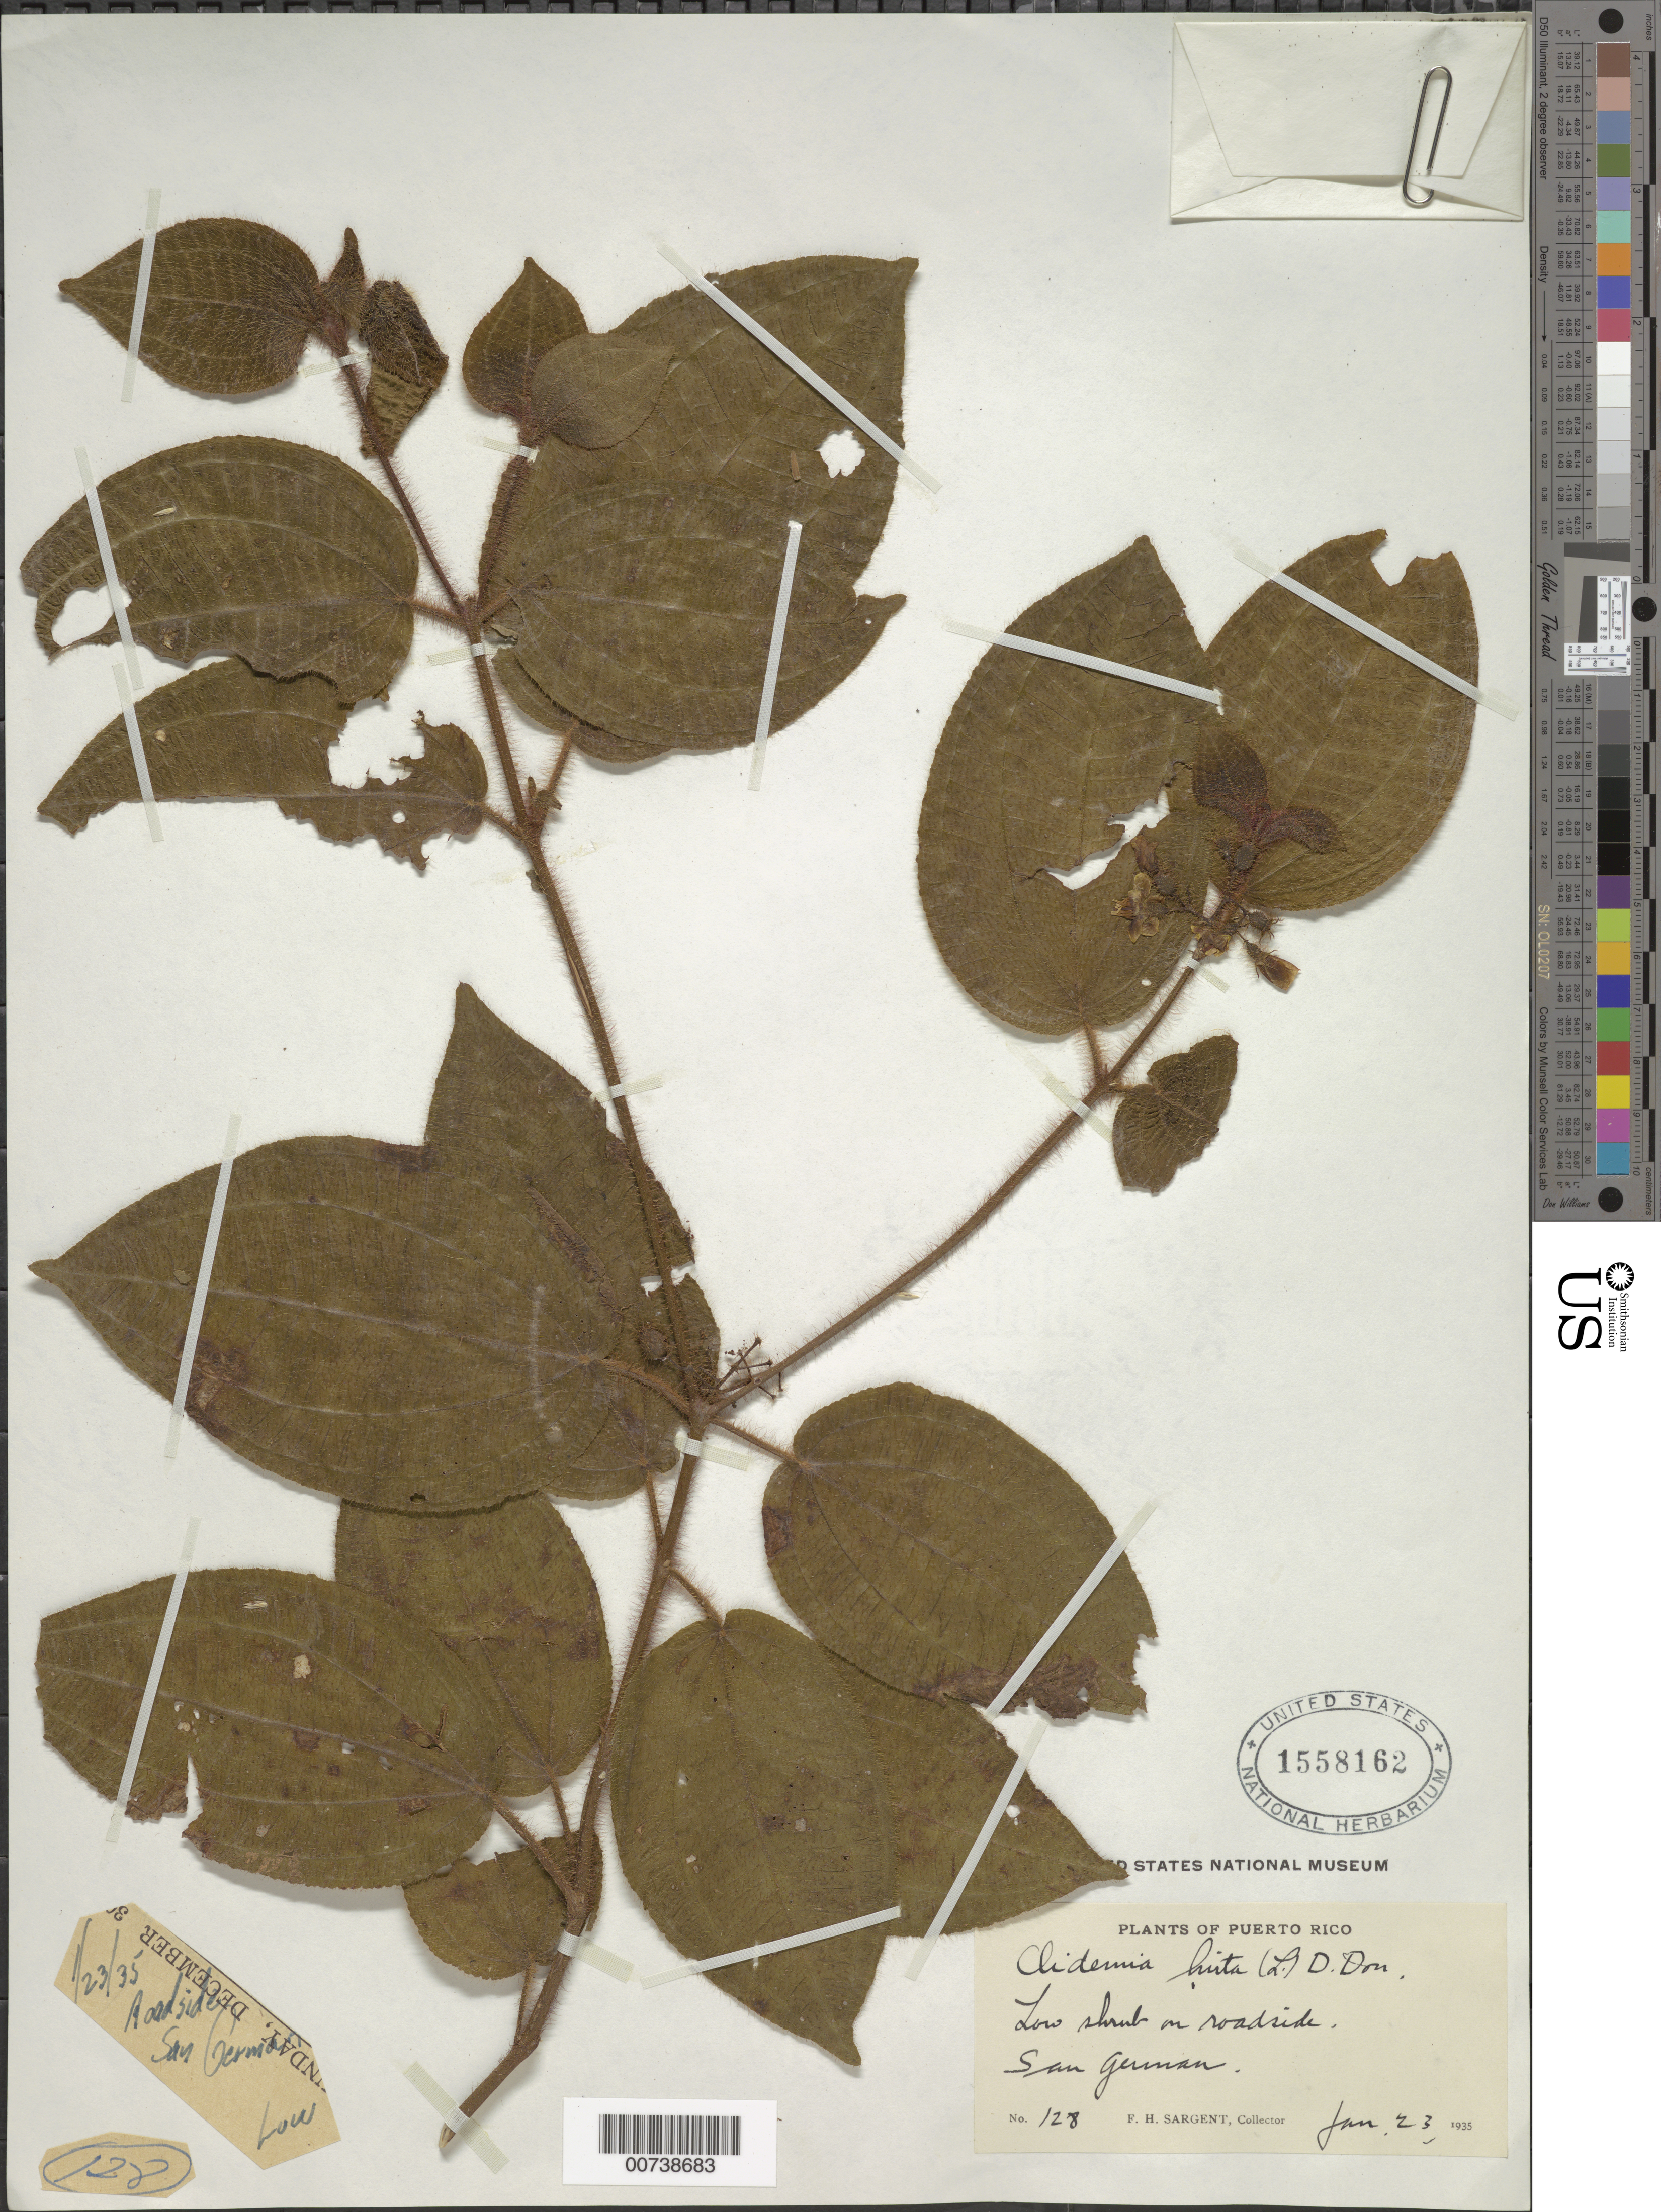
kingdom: Plantae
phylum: Tracheophyta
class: Magnoliopsida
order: Myrtales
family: Melastomataceae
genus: Clidemia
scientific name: Clidemia hirta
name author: (L.) D. Don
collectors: F. H. Sargent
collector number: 128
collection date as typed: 23 Jan 1935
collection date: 1935-01-23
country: Puerto Rico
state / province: San Germán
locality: San Germán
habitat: On roadside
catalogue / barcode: US 1558162